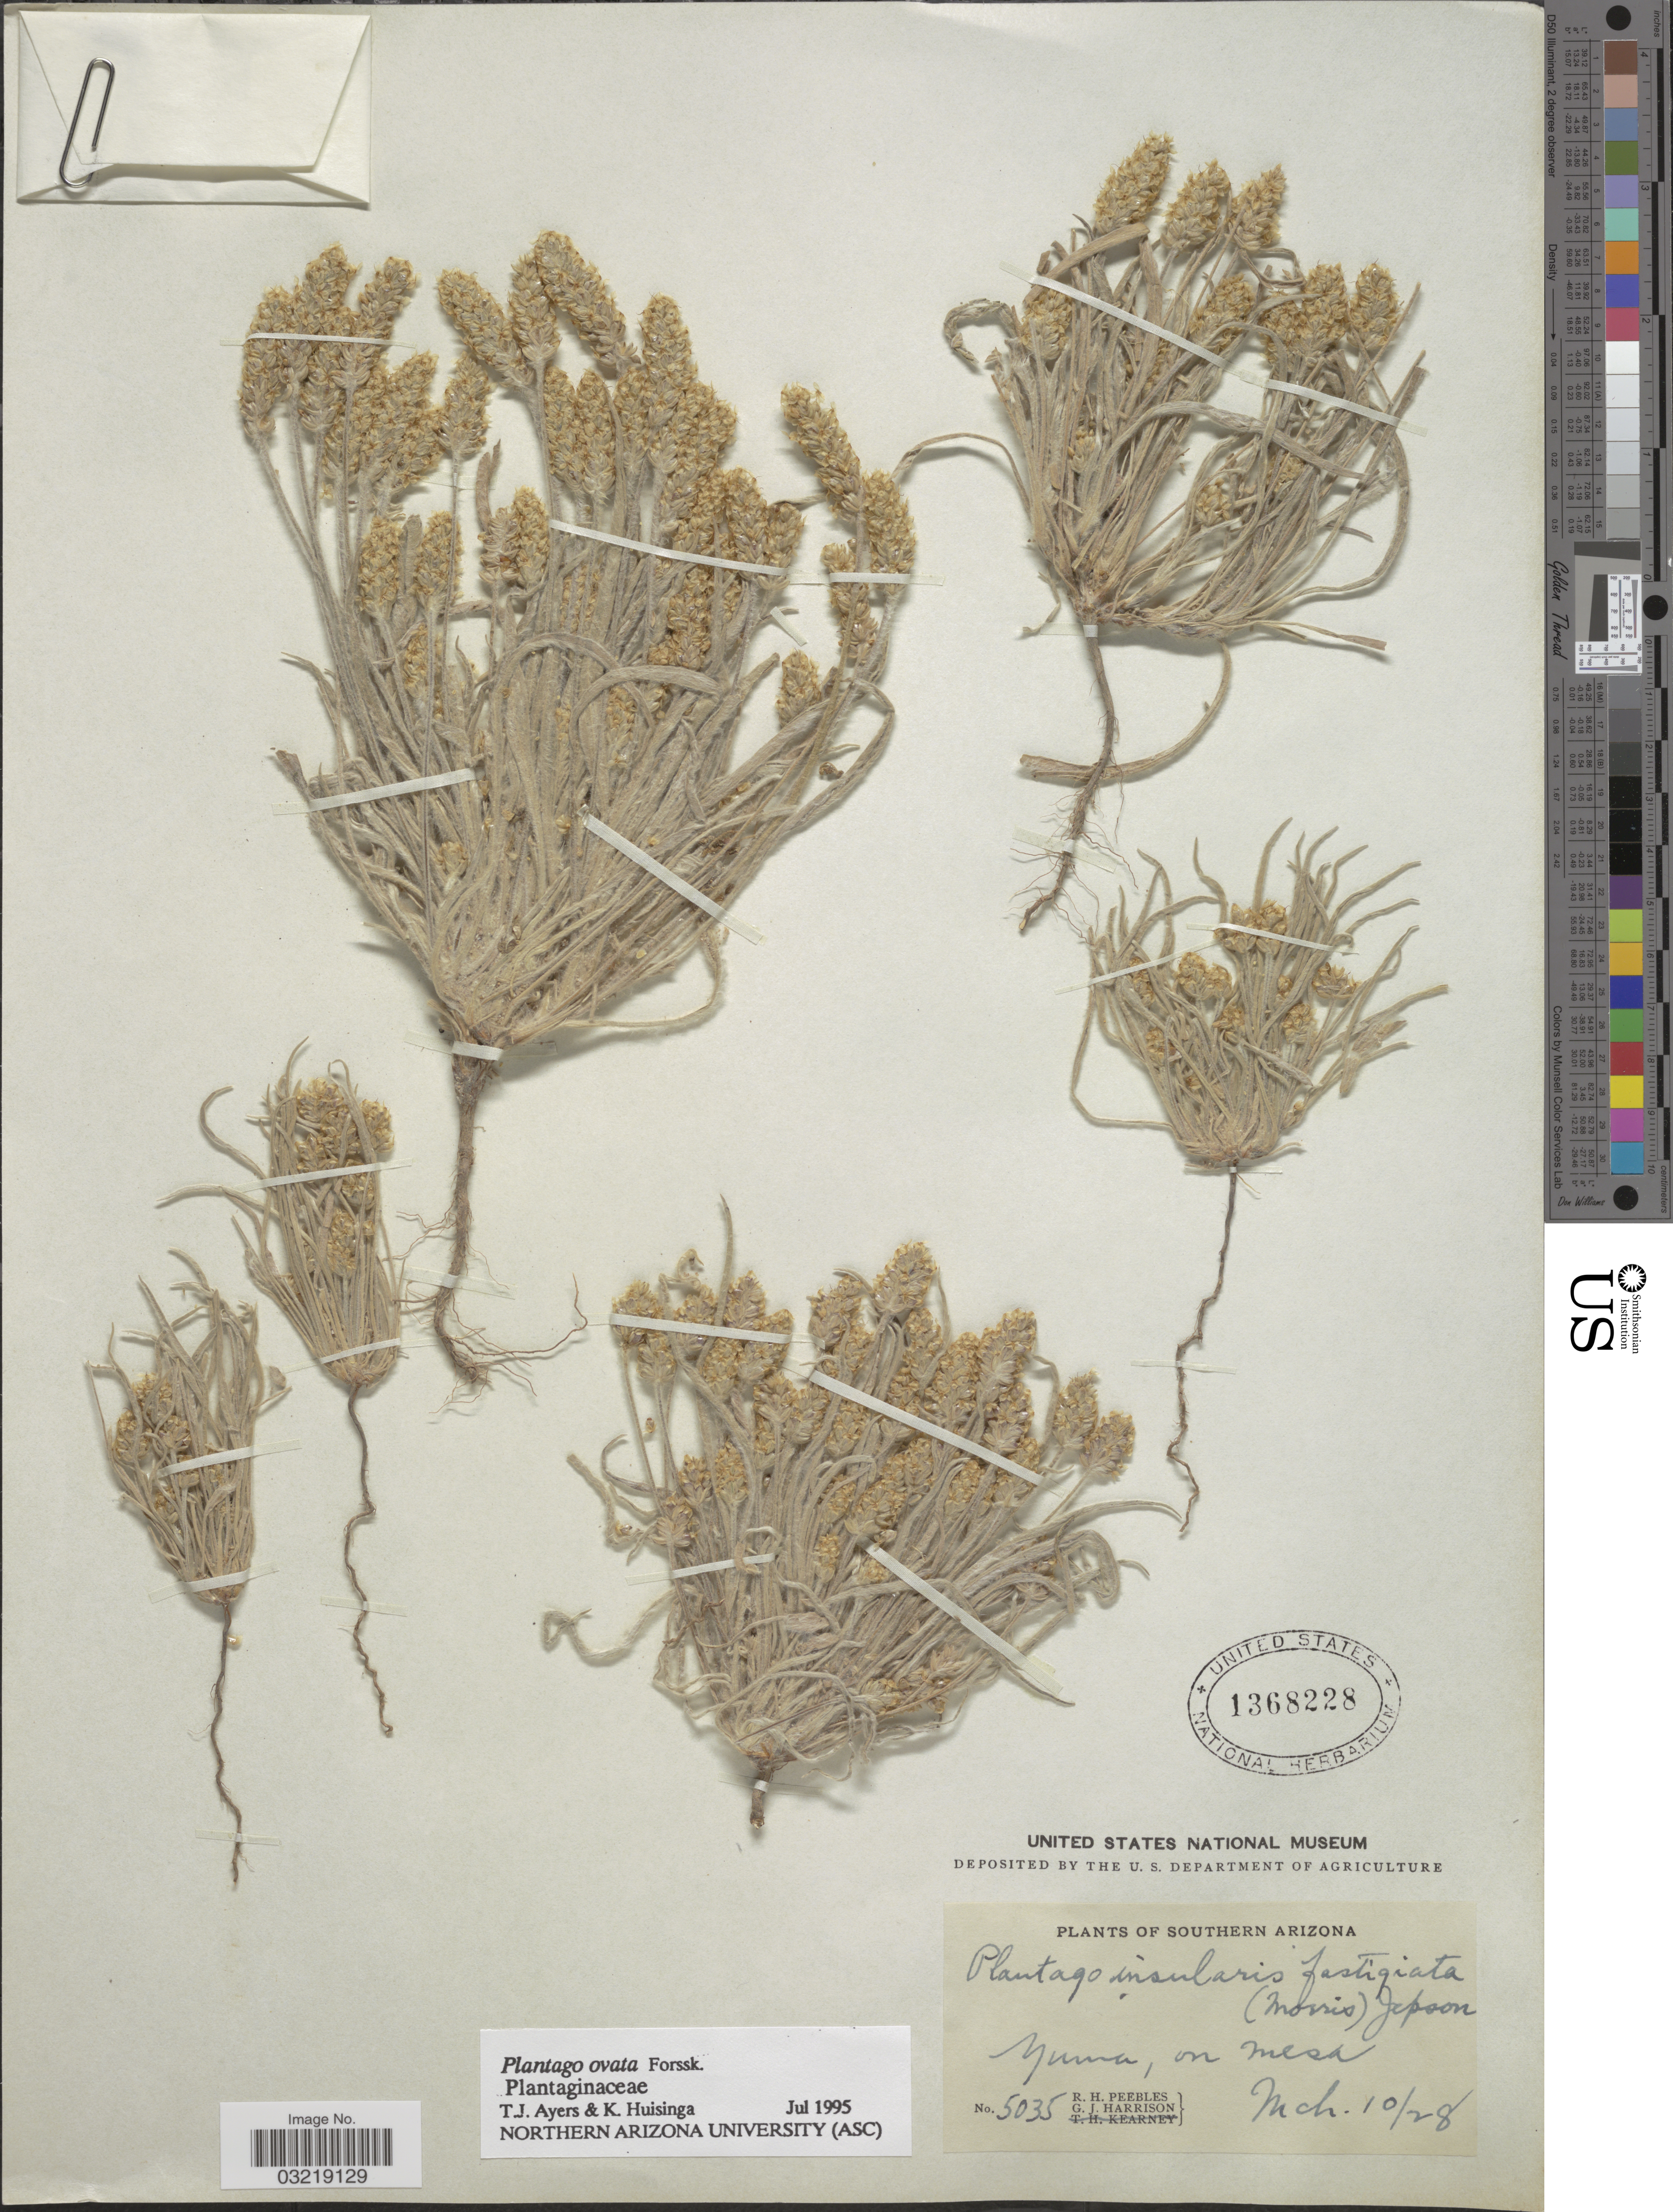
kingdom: Plantae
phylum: Tracheophyta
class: Magnoliopsida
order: Lamiales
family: Plantaginaceae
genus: Plantago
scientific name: Plantago ovata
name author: Forssk.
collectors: R. H. Peebles & G. J. Harrison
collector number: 5035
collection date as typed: Transcribed d/m/y: 10/3/28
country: United States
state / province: Arizona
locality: Southern Arizona. Yuma, on Mesa.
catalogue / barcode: US 1368228